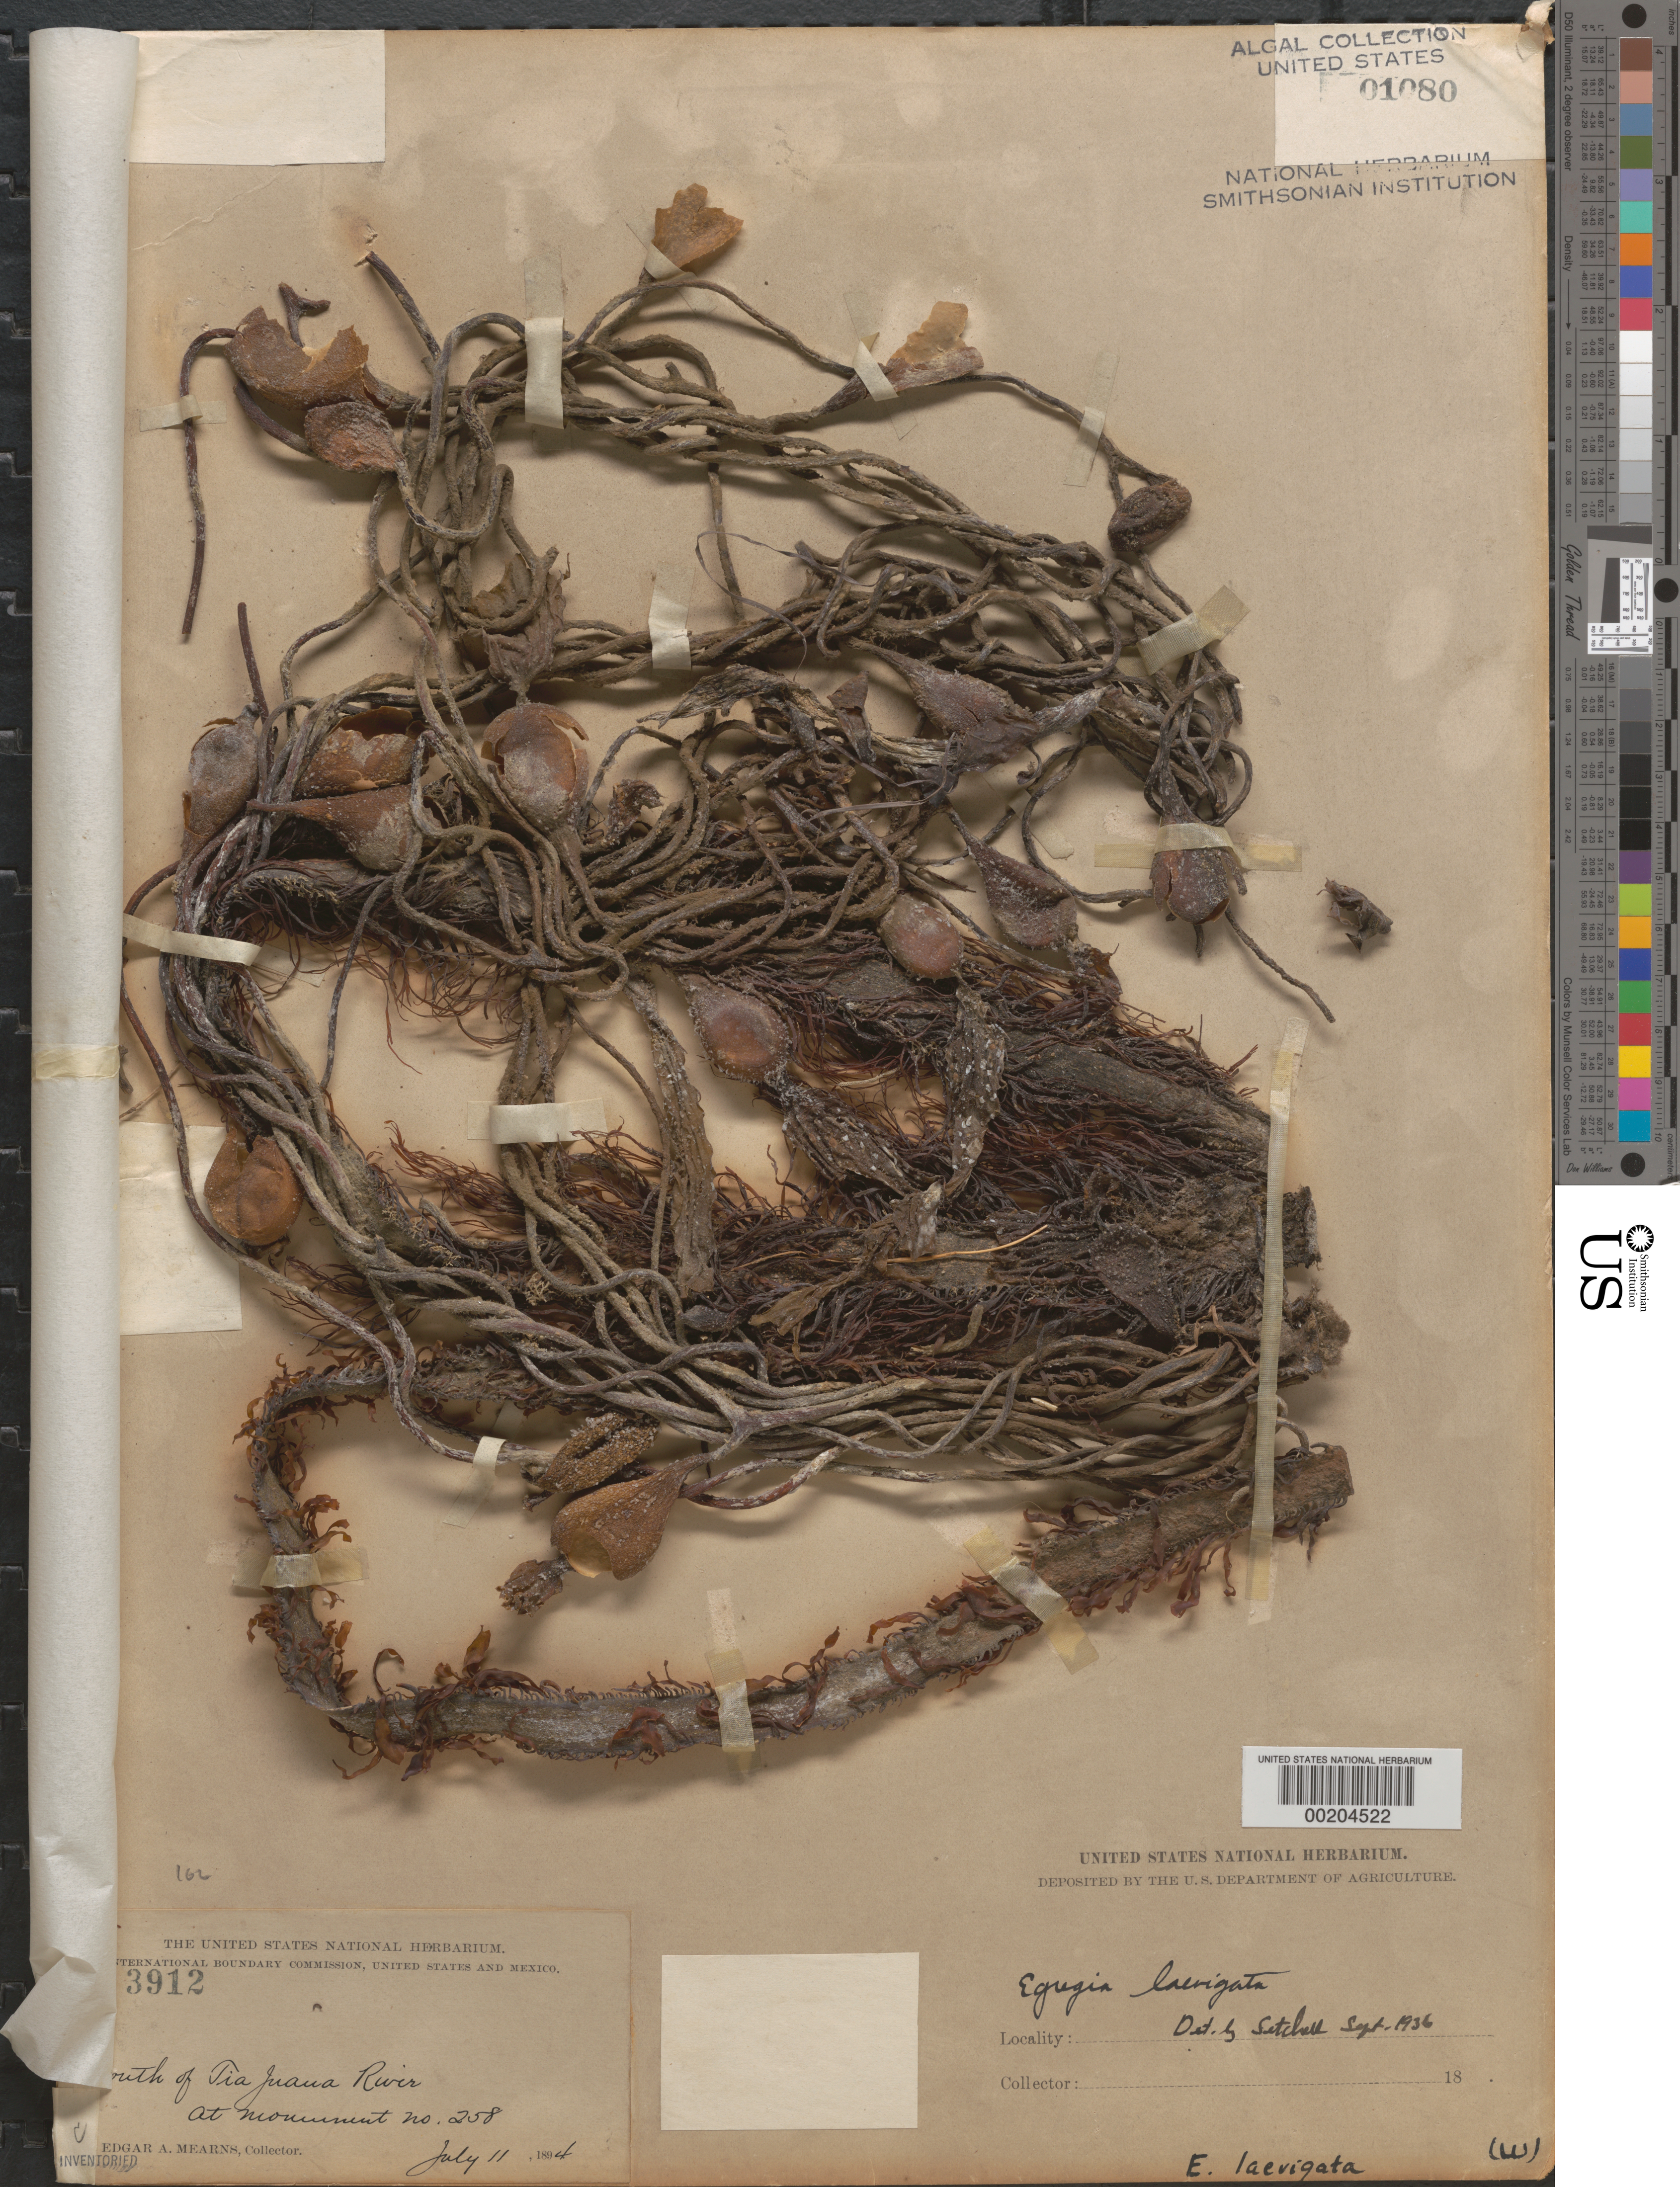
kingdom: Chromista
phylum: Ochrophyta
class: Phaeophyceae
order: Laminariales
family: Lessoniaceae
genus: Egregia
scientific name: Egregia menziesii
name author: (Turner) Aresch.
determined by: Algae name updating Project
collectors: E. A. Mearns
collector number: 3912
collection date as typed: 11 Jul 1894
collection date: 1894-07-11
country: Mexico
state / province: Baja California Norte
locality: Tijuana River mouth, monument no. 258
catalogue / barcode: US 1080